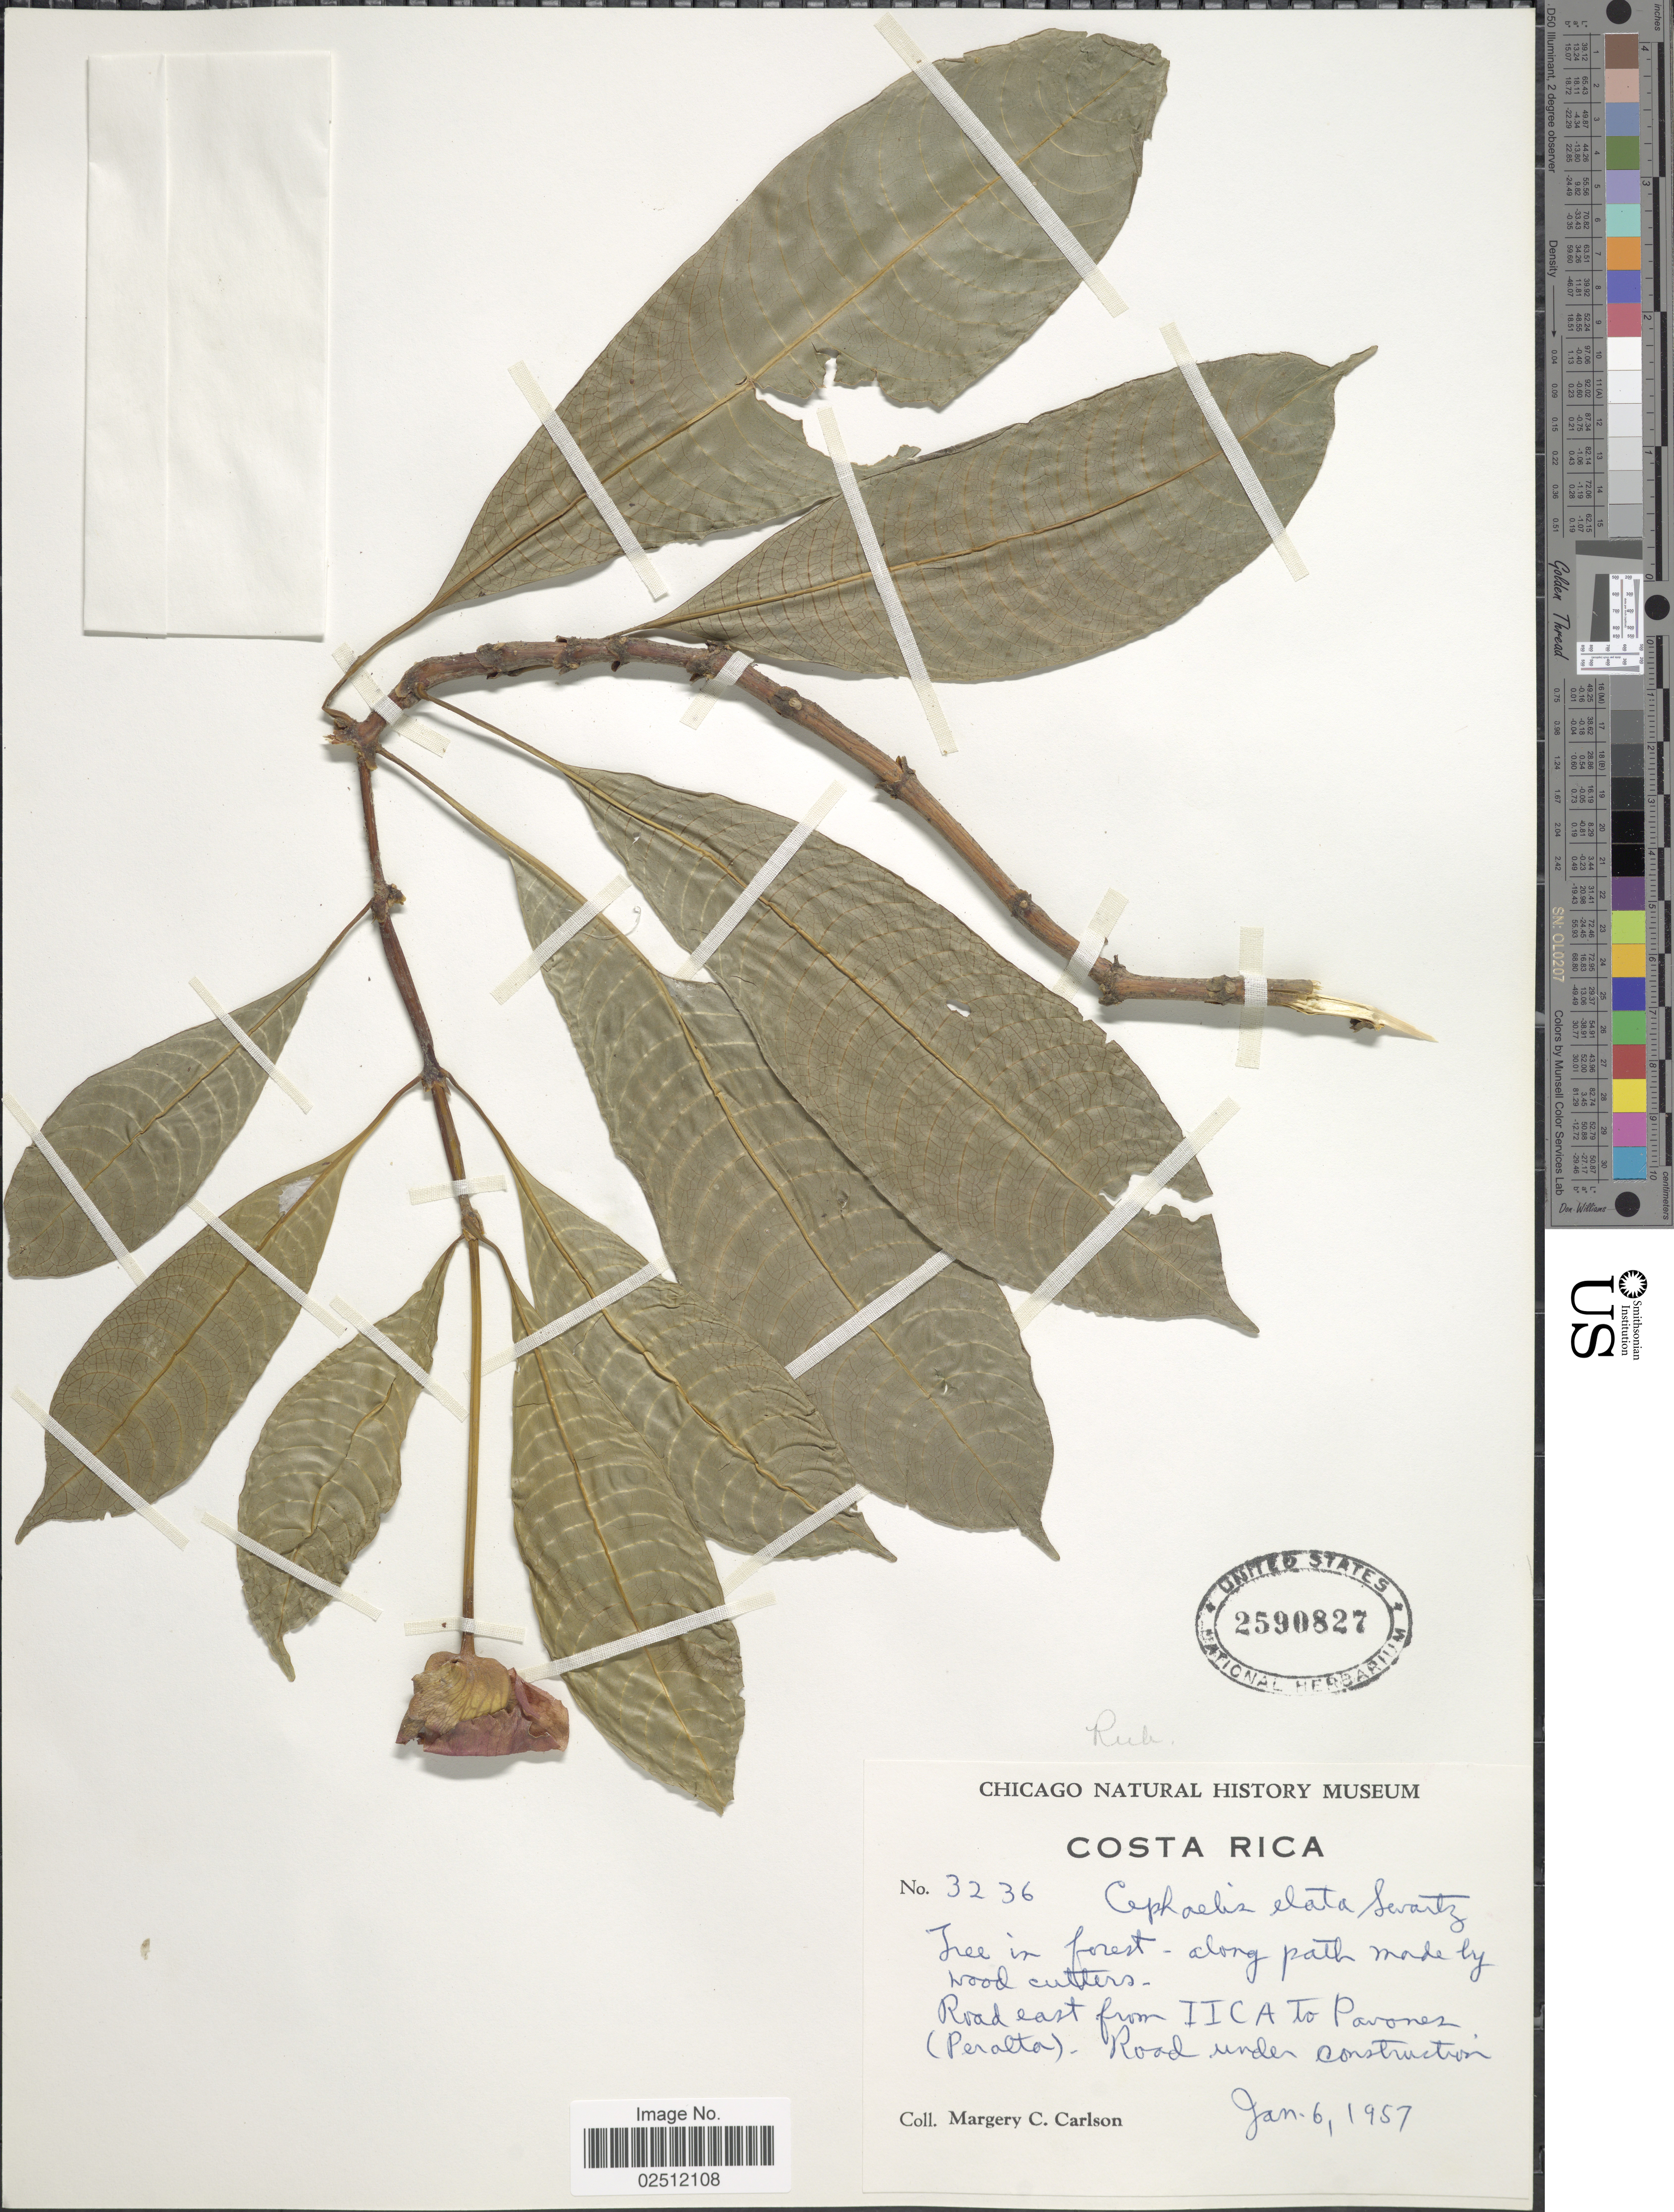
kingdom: Plantae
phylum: Tracheophyta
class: Magnoliopsida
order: Gentianales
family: Rubiaceae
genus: Psychotria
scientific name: Psychotria elata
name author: (Sw.) Hammel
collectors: M. C. Carlson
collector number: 3236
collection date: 1957-01-06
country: Costa Rica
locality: Road ears from ITCA to Pavonez (Peralta) - Road under construction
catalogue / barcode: US 2590827